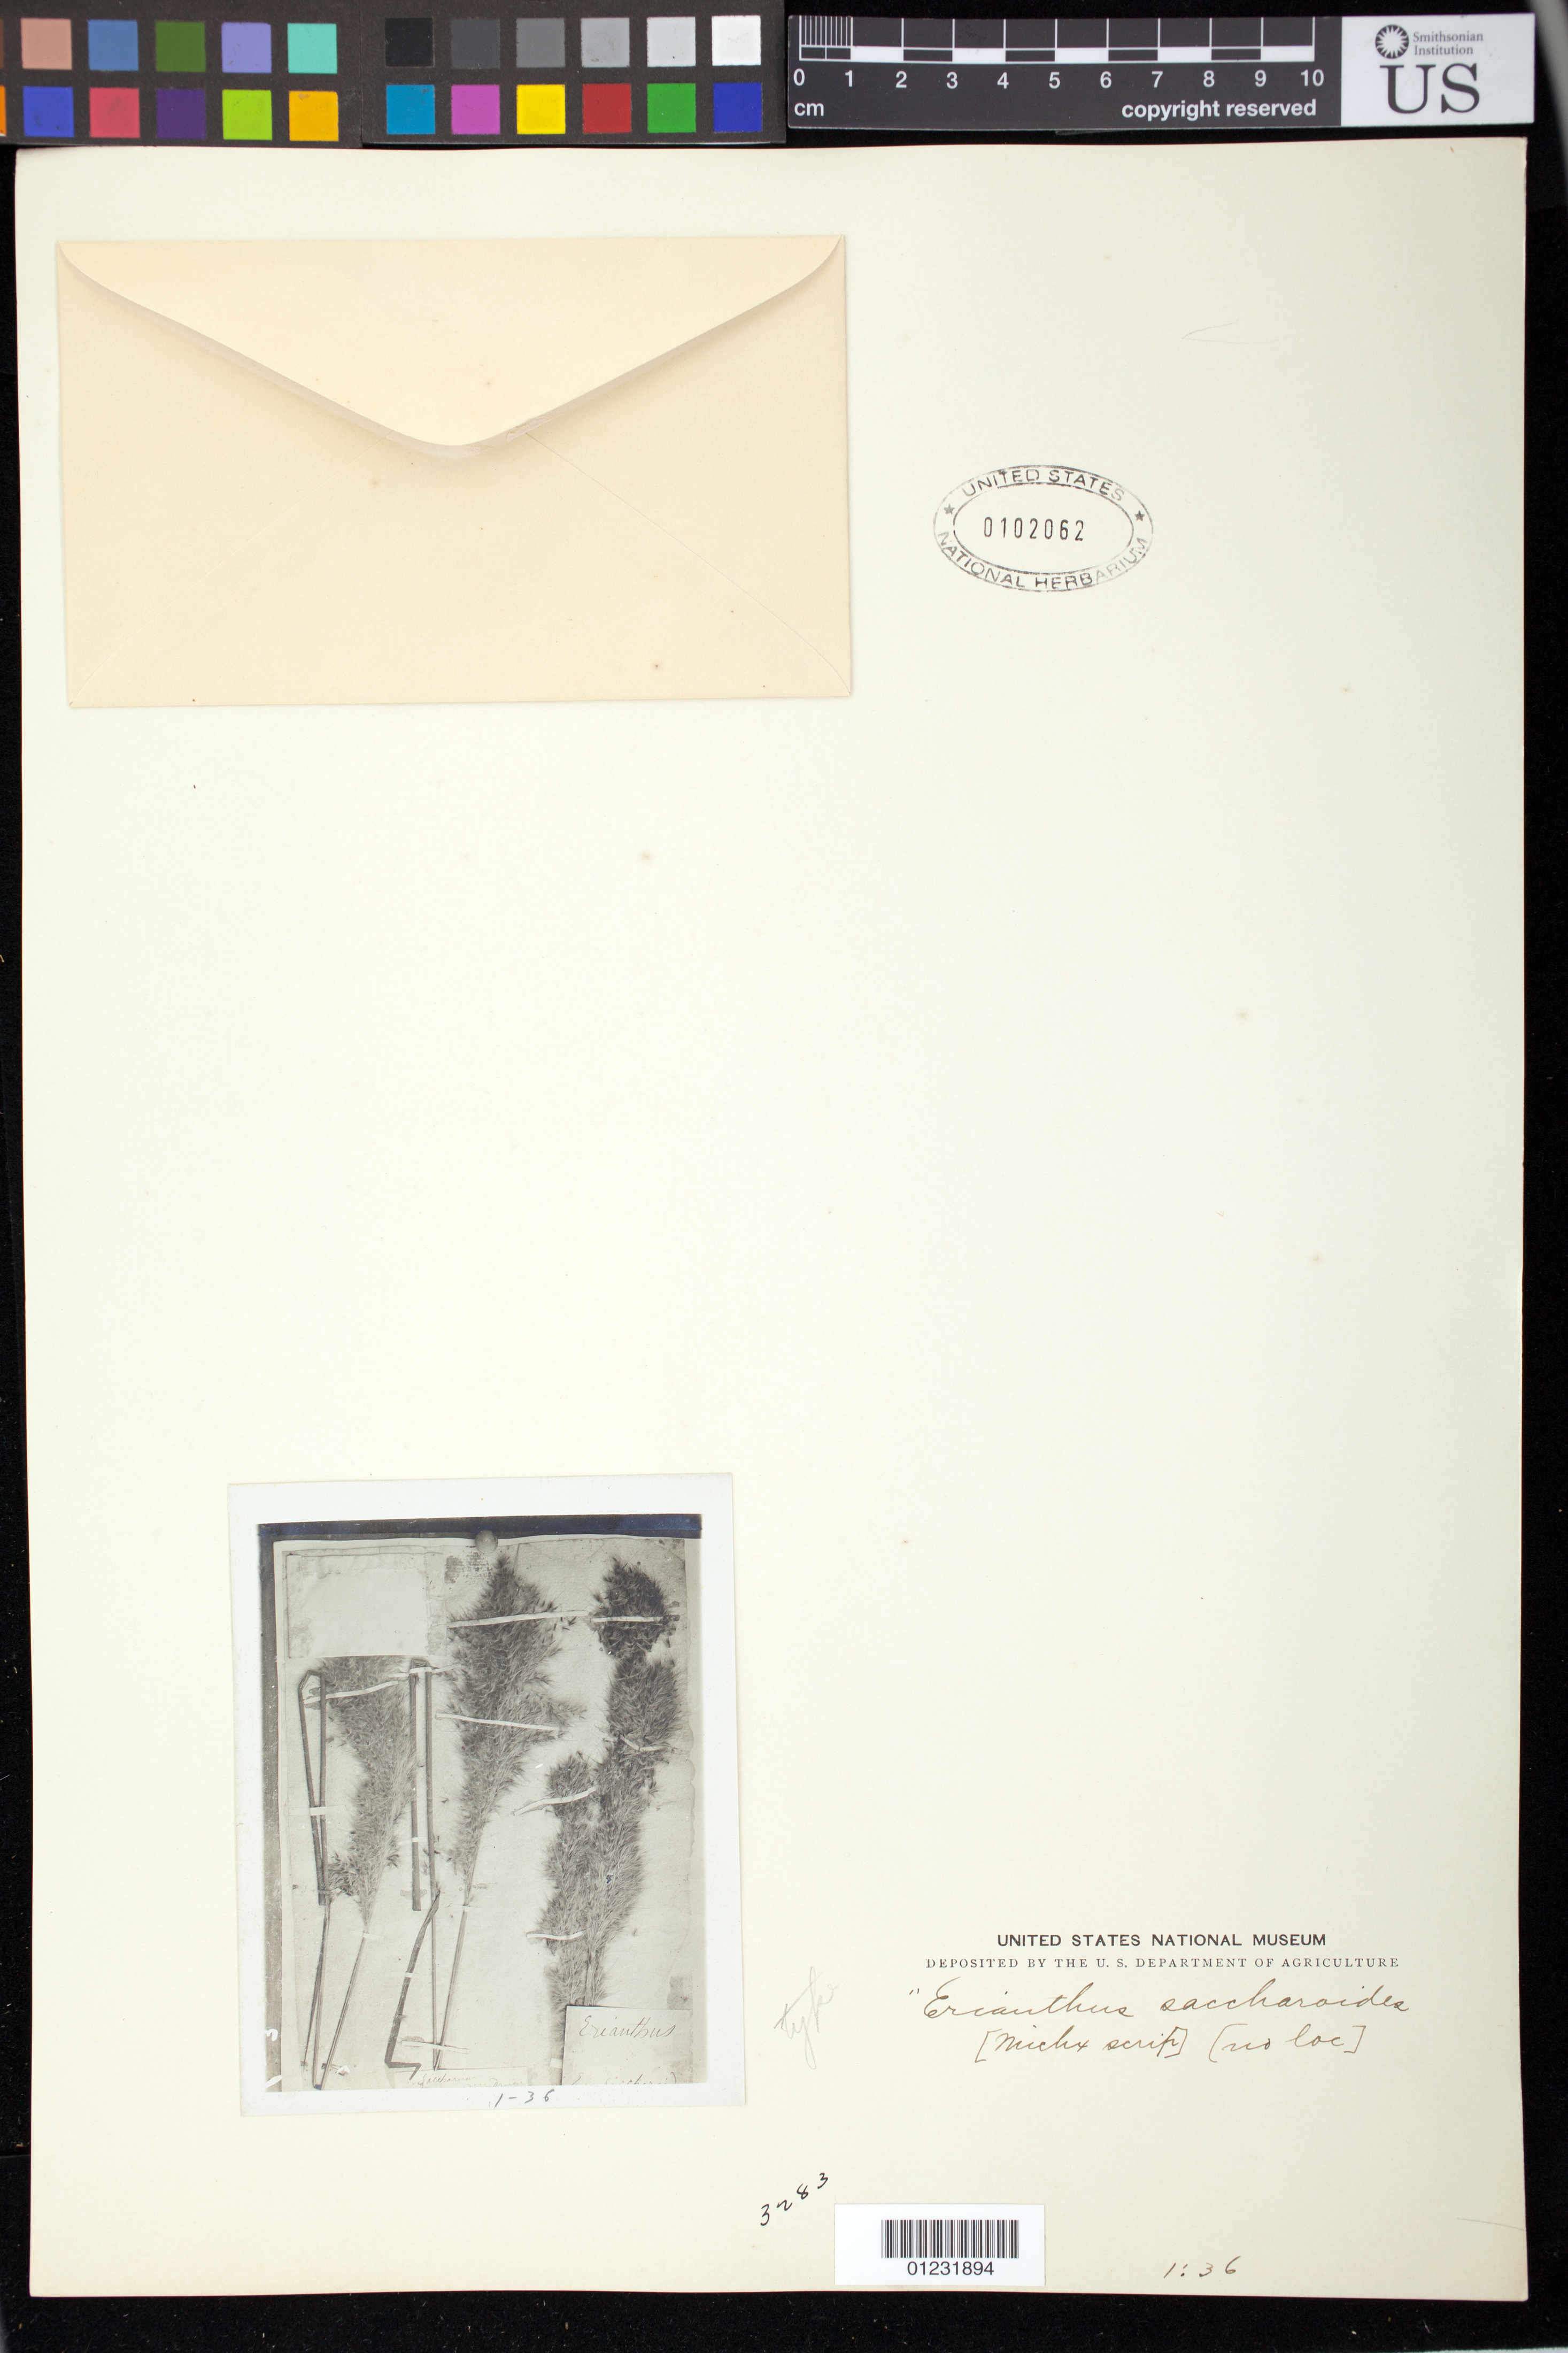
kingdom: Plantae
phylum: Tracheophyta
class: Liliopsida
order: Poales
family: Poaceae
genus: Erianthus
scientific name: Erianthus saccharoides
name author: Michx.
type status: Possible Type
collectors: A. Michaux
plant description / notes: Fragmentary material of type specimen ex herb. Michaux.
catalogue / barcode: US 102062